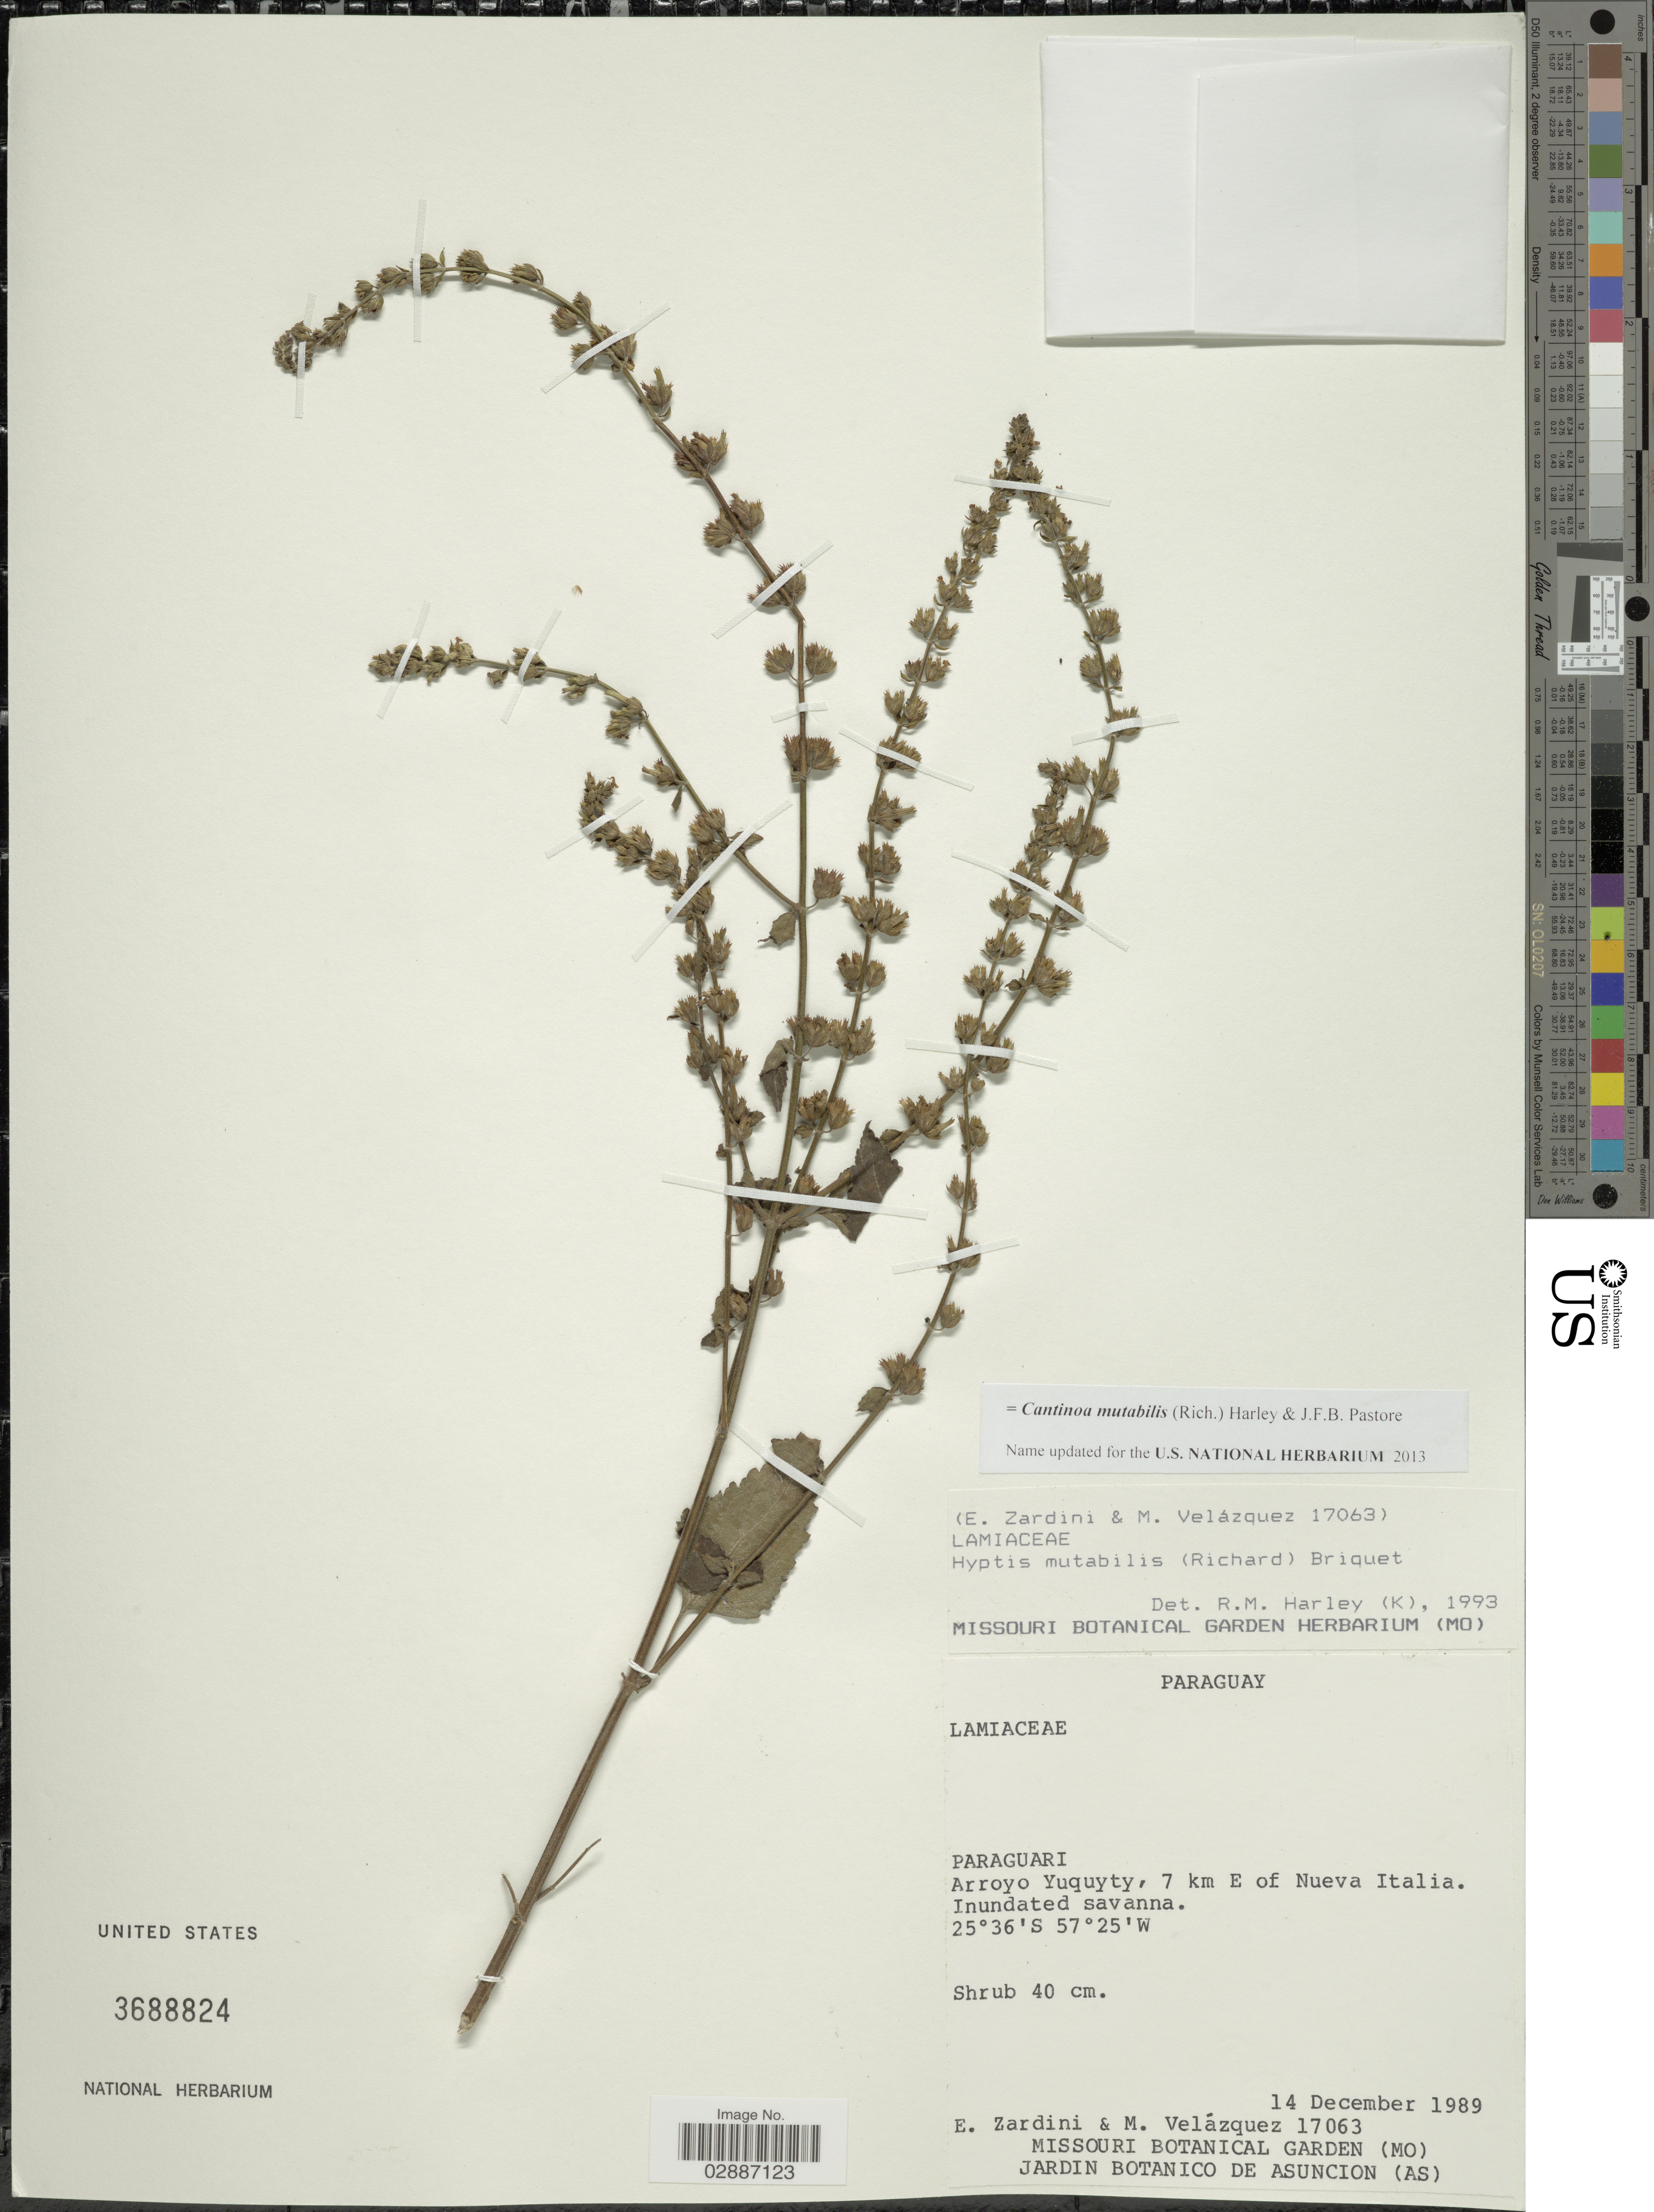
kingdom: Plantae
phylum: Tracheophyta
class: Magnoliopsida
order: Lamiales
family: Lamiaceae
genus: Cantinoa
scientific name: Cantinoa mutabilis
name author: (Epling) Harley & J.F.B. Pastore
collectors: E. Zardini & M. Velazquez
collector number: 17063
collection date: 1989-12-14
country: Paraguay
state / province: Paraguari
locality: Arroyo Yuguyty, 7 km E of Nueva Italia.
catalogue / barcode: US 3688824